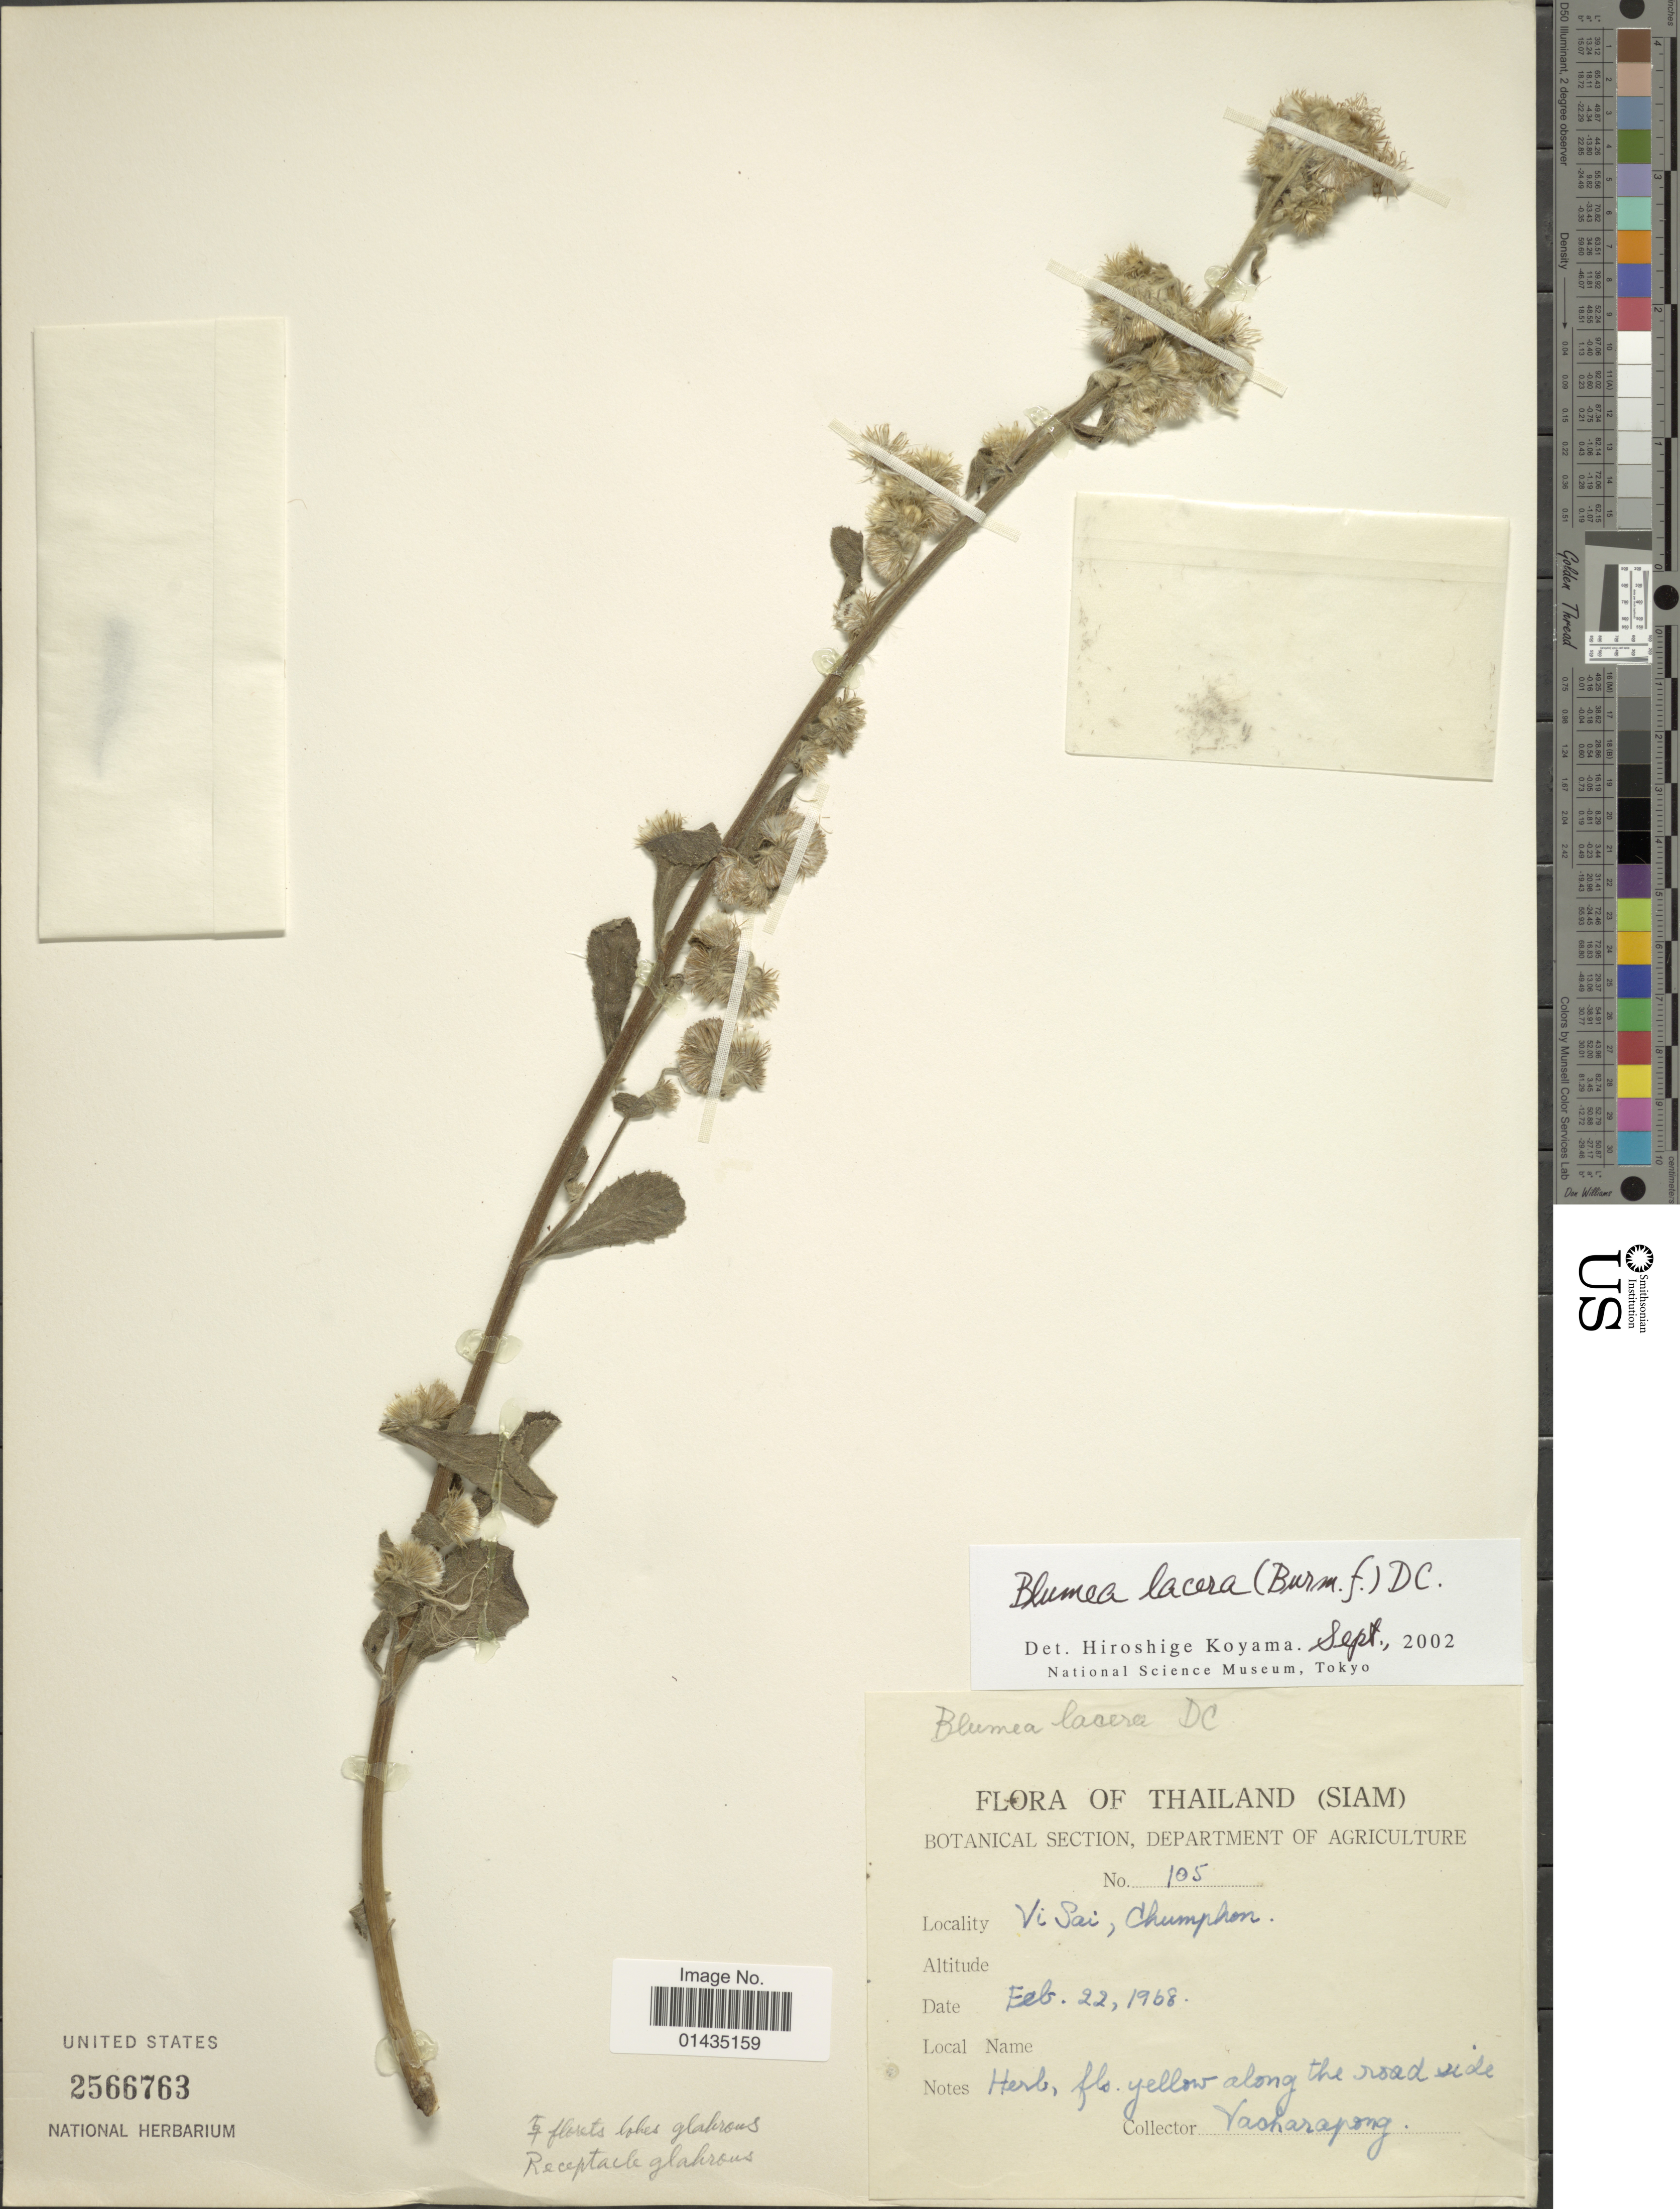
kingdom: Plantae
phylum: Tracheophyta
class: Magnoliopsida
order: Asterales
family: Asteraceae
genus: Blumea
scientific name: Blumea balsamifera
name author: (L.) DC.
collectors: Vacharapong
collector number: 105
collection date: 1968-02-22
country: Thailand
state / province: Chumpon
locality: Siam, Vi Sai, Chumphon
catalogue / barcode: US 2566763